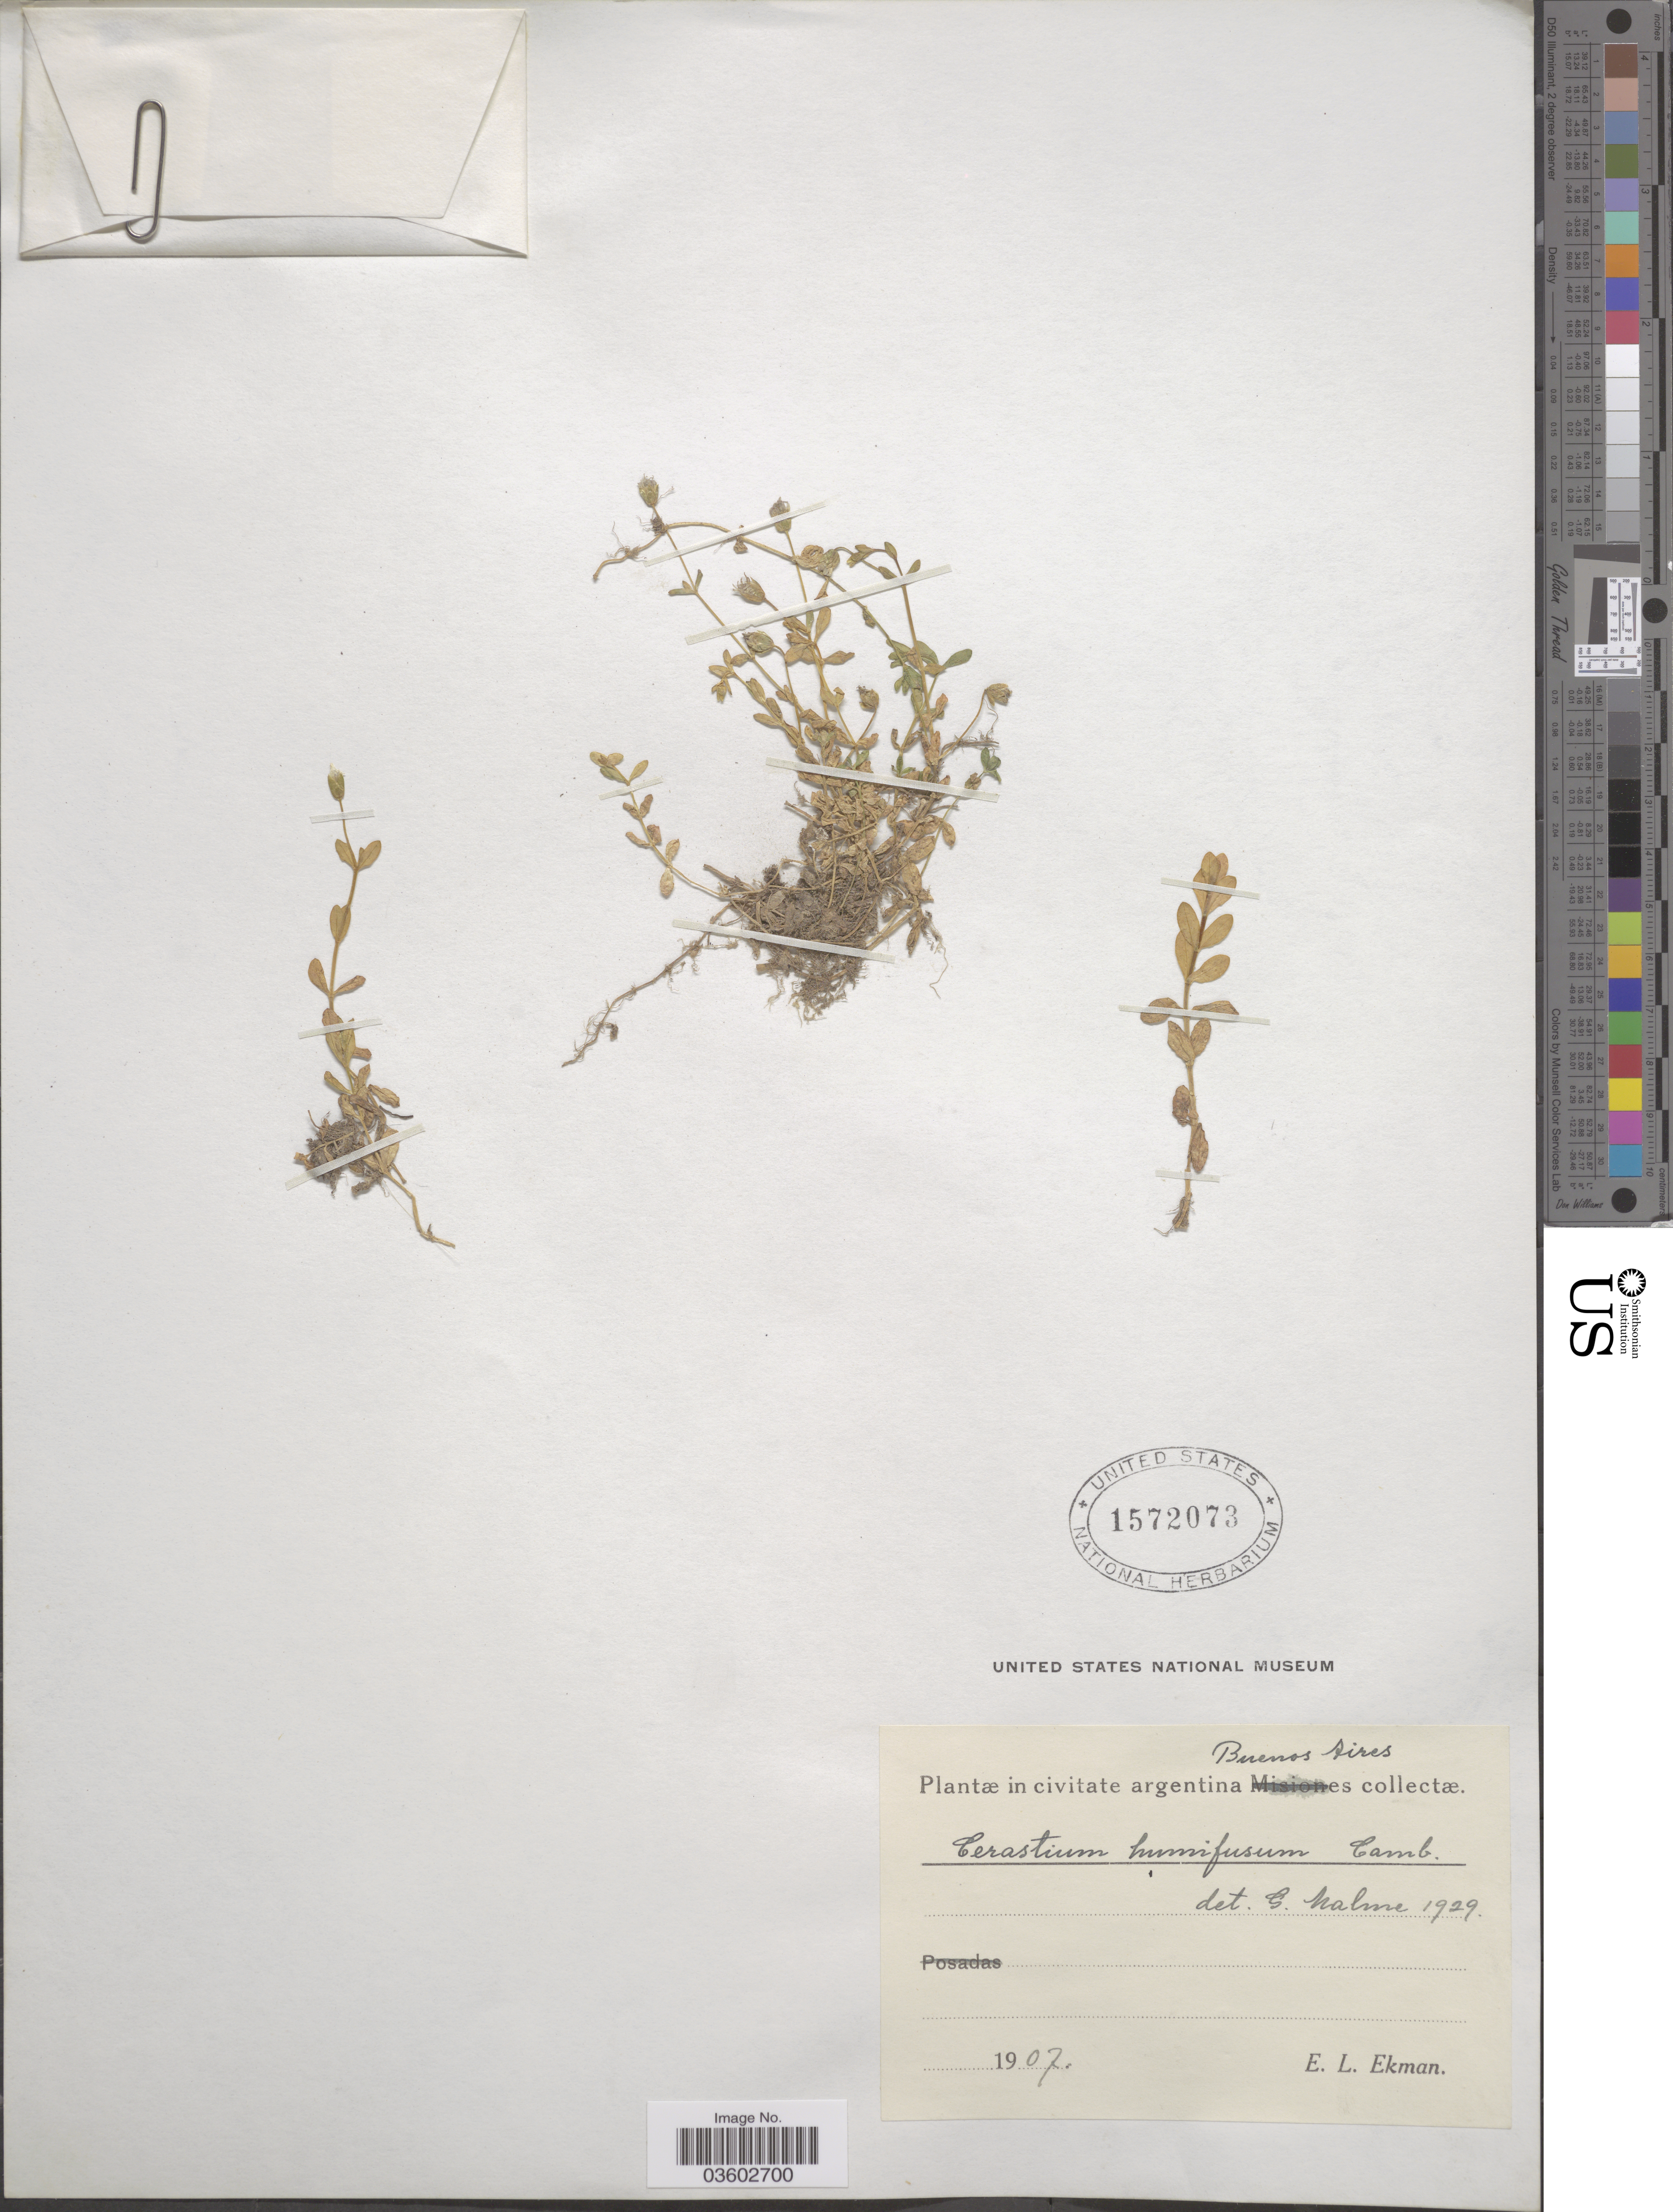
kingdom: Plantae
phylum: Tracheophyta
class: Magnoliopsida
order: Caryophyllales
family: Caryophyllaceae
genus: Cerastium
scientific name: Cerastium humifusum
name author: Cambess. ex A. St.-Hil.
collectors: E. L. Ekman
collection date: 1907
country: Argentina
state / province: Buenos Aires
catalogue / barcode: US 1572073